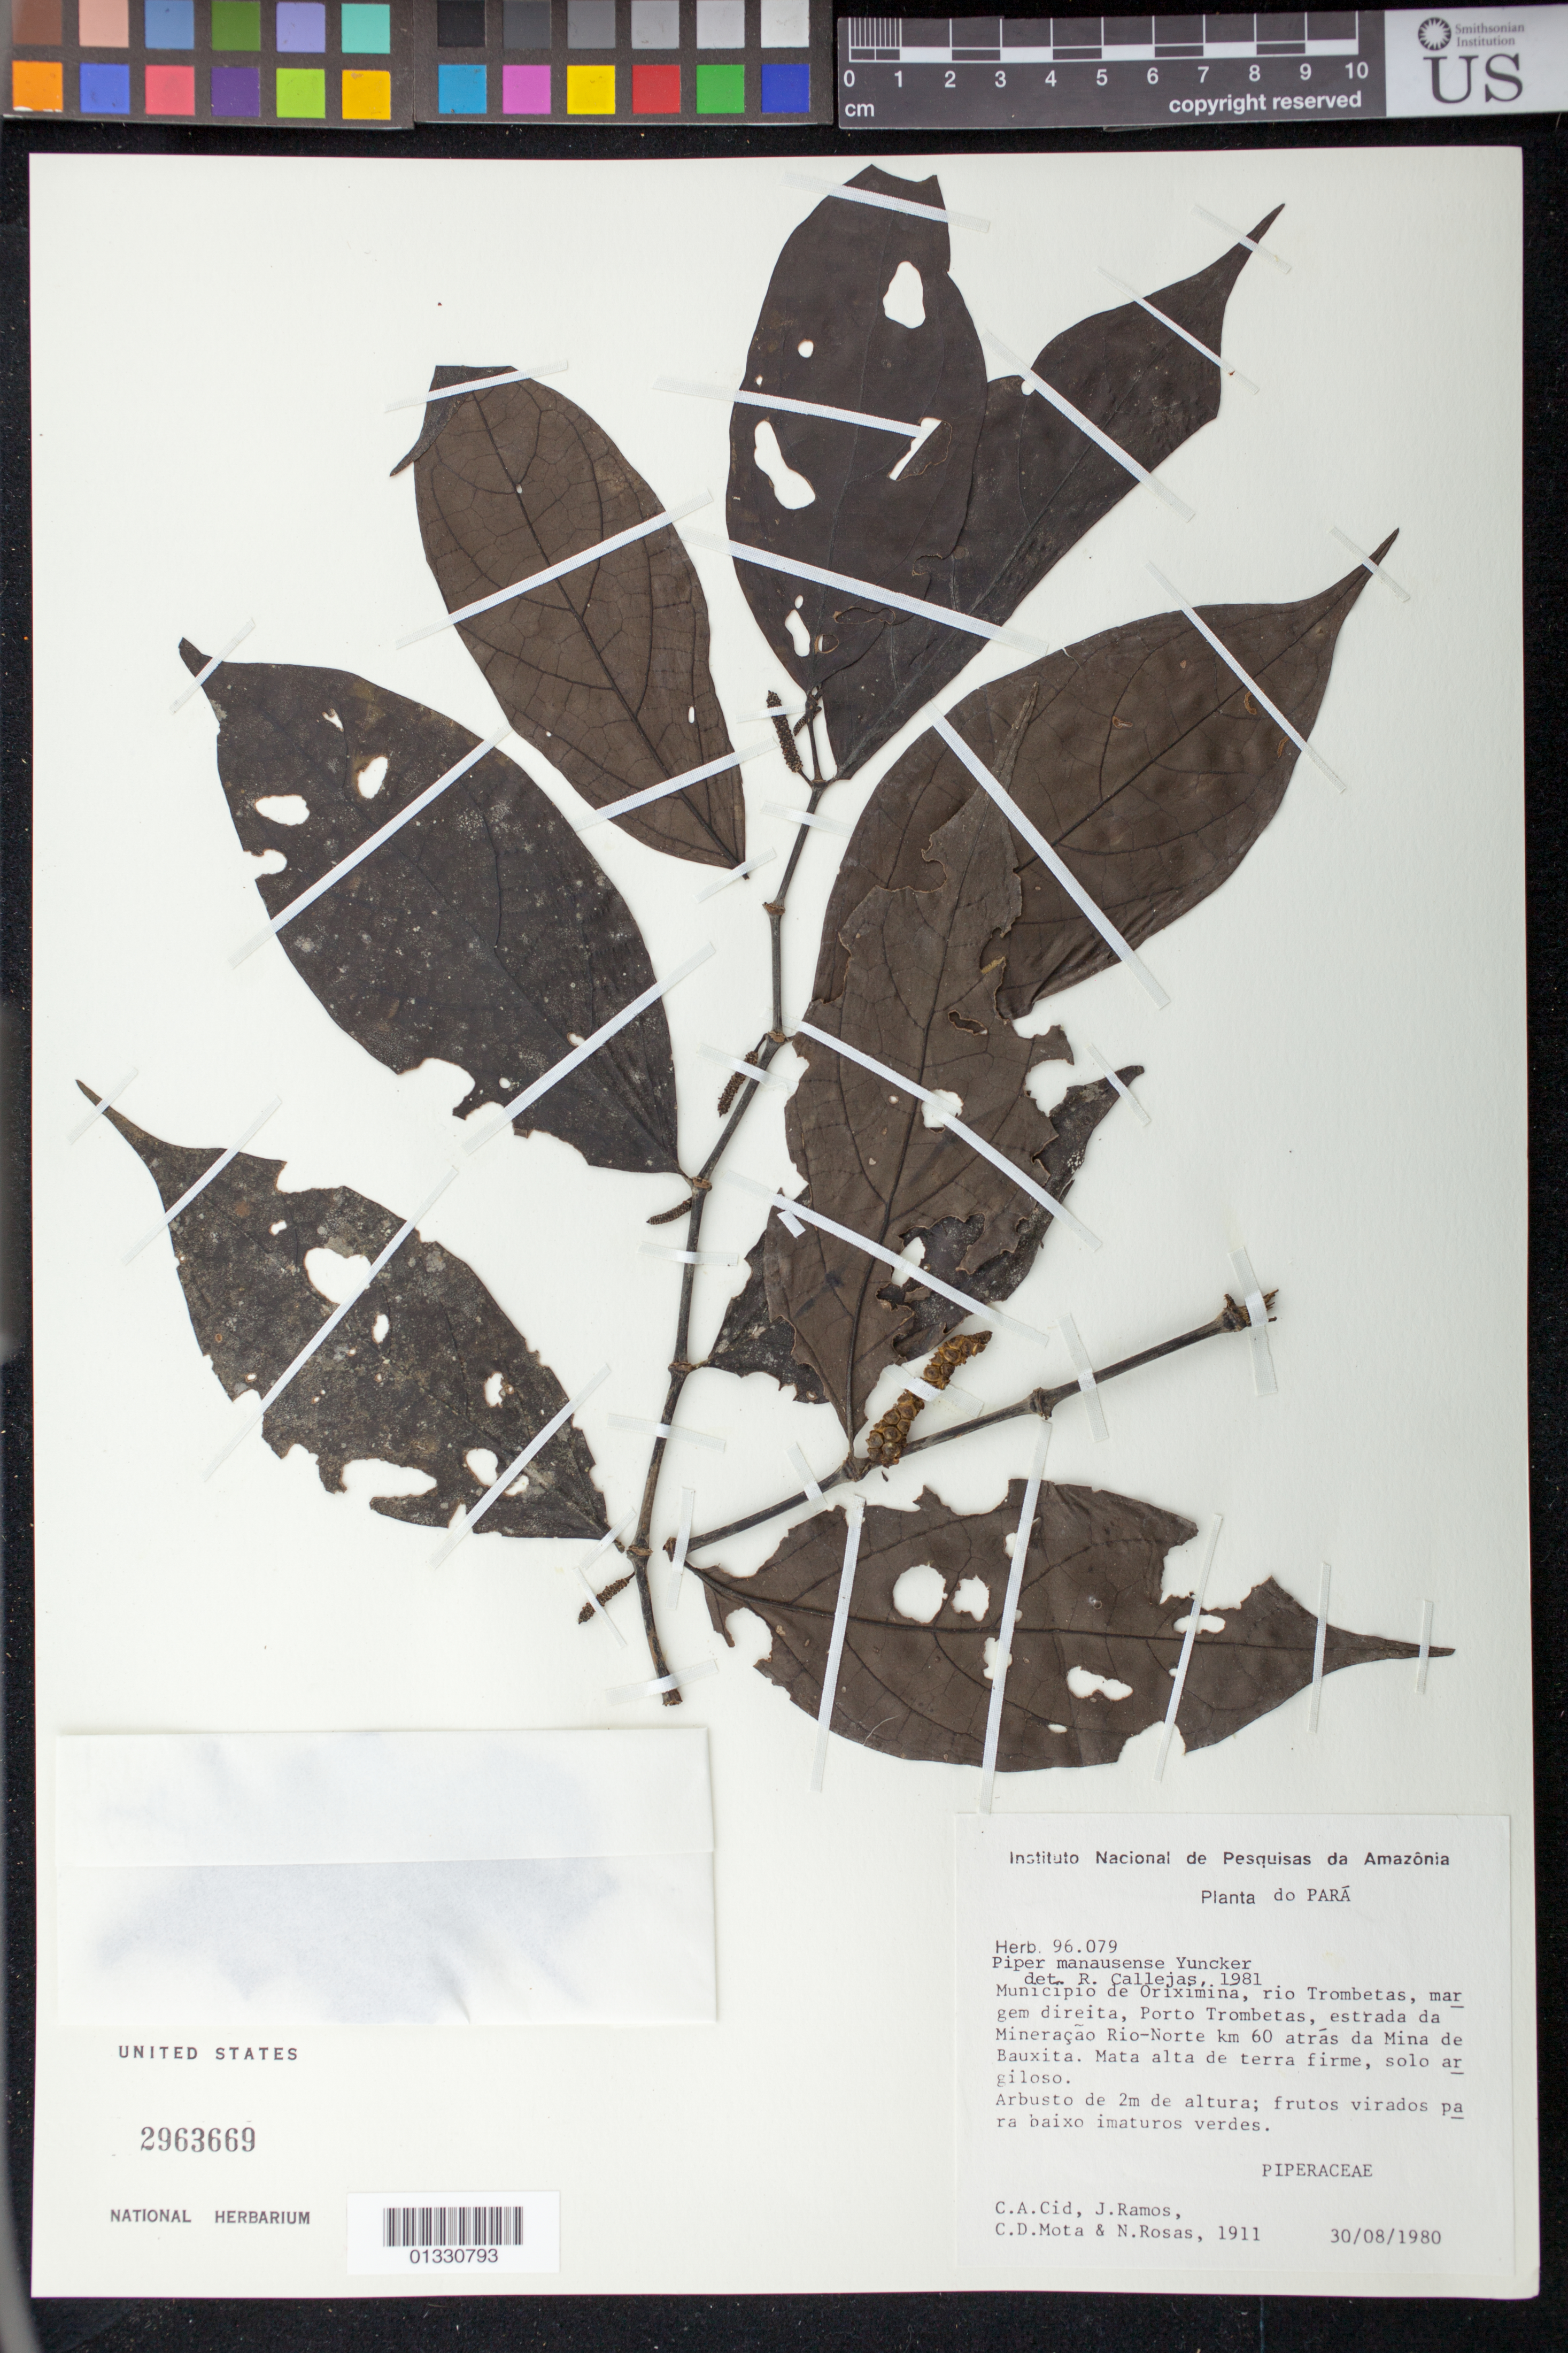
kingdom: Plantae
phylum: Tracheophyta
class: Magnoliopsida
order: Piperales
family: Piperaceae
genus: Piper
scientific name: Piper manausense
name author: Yunck.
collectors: C. A. Cid Ferreira, J. Ramos, C. D. A. Mota & N. Rosas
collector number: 1911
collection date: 1980-08-30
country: Brazil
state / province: Pará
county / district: Oriximiná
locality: Rio Trombetas, margem direita, Proto Trombetas, estrada da Mineração Rio-Norte km 60 atrás da MIna de Bauxita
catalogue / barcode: US 2963669